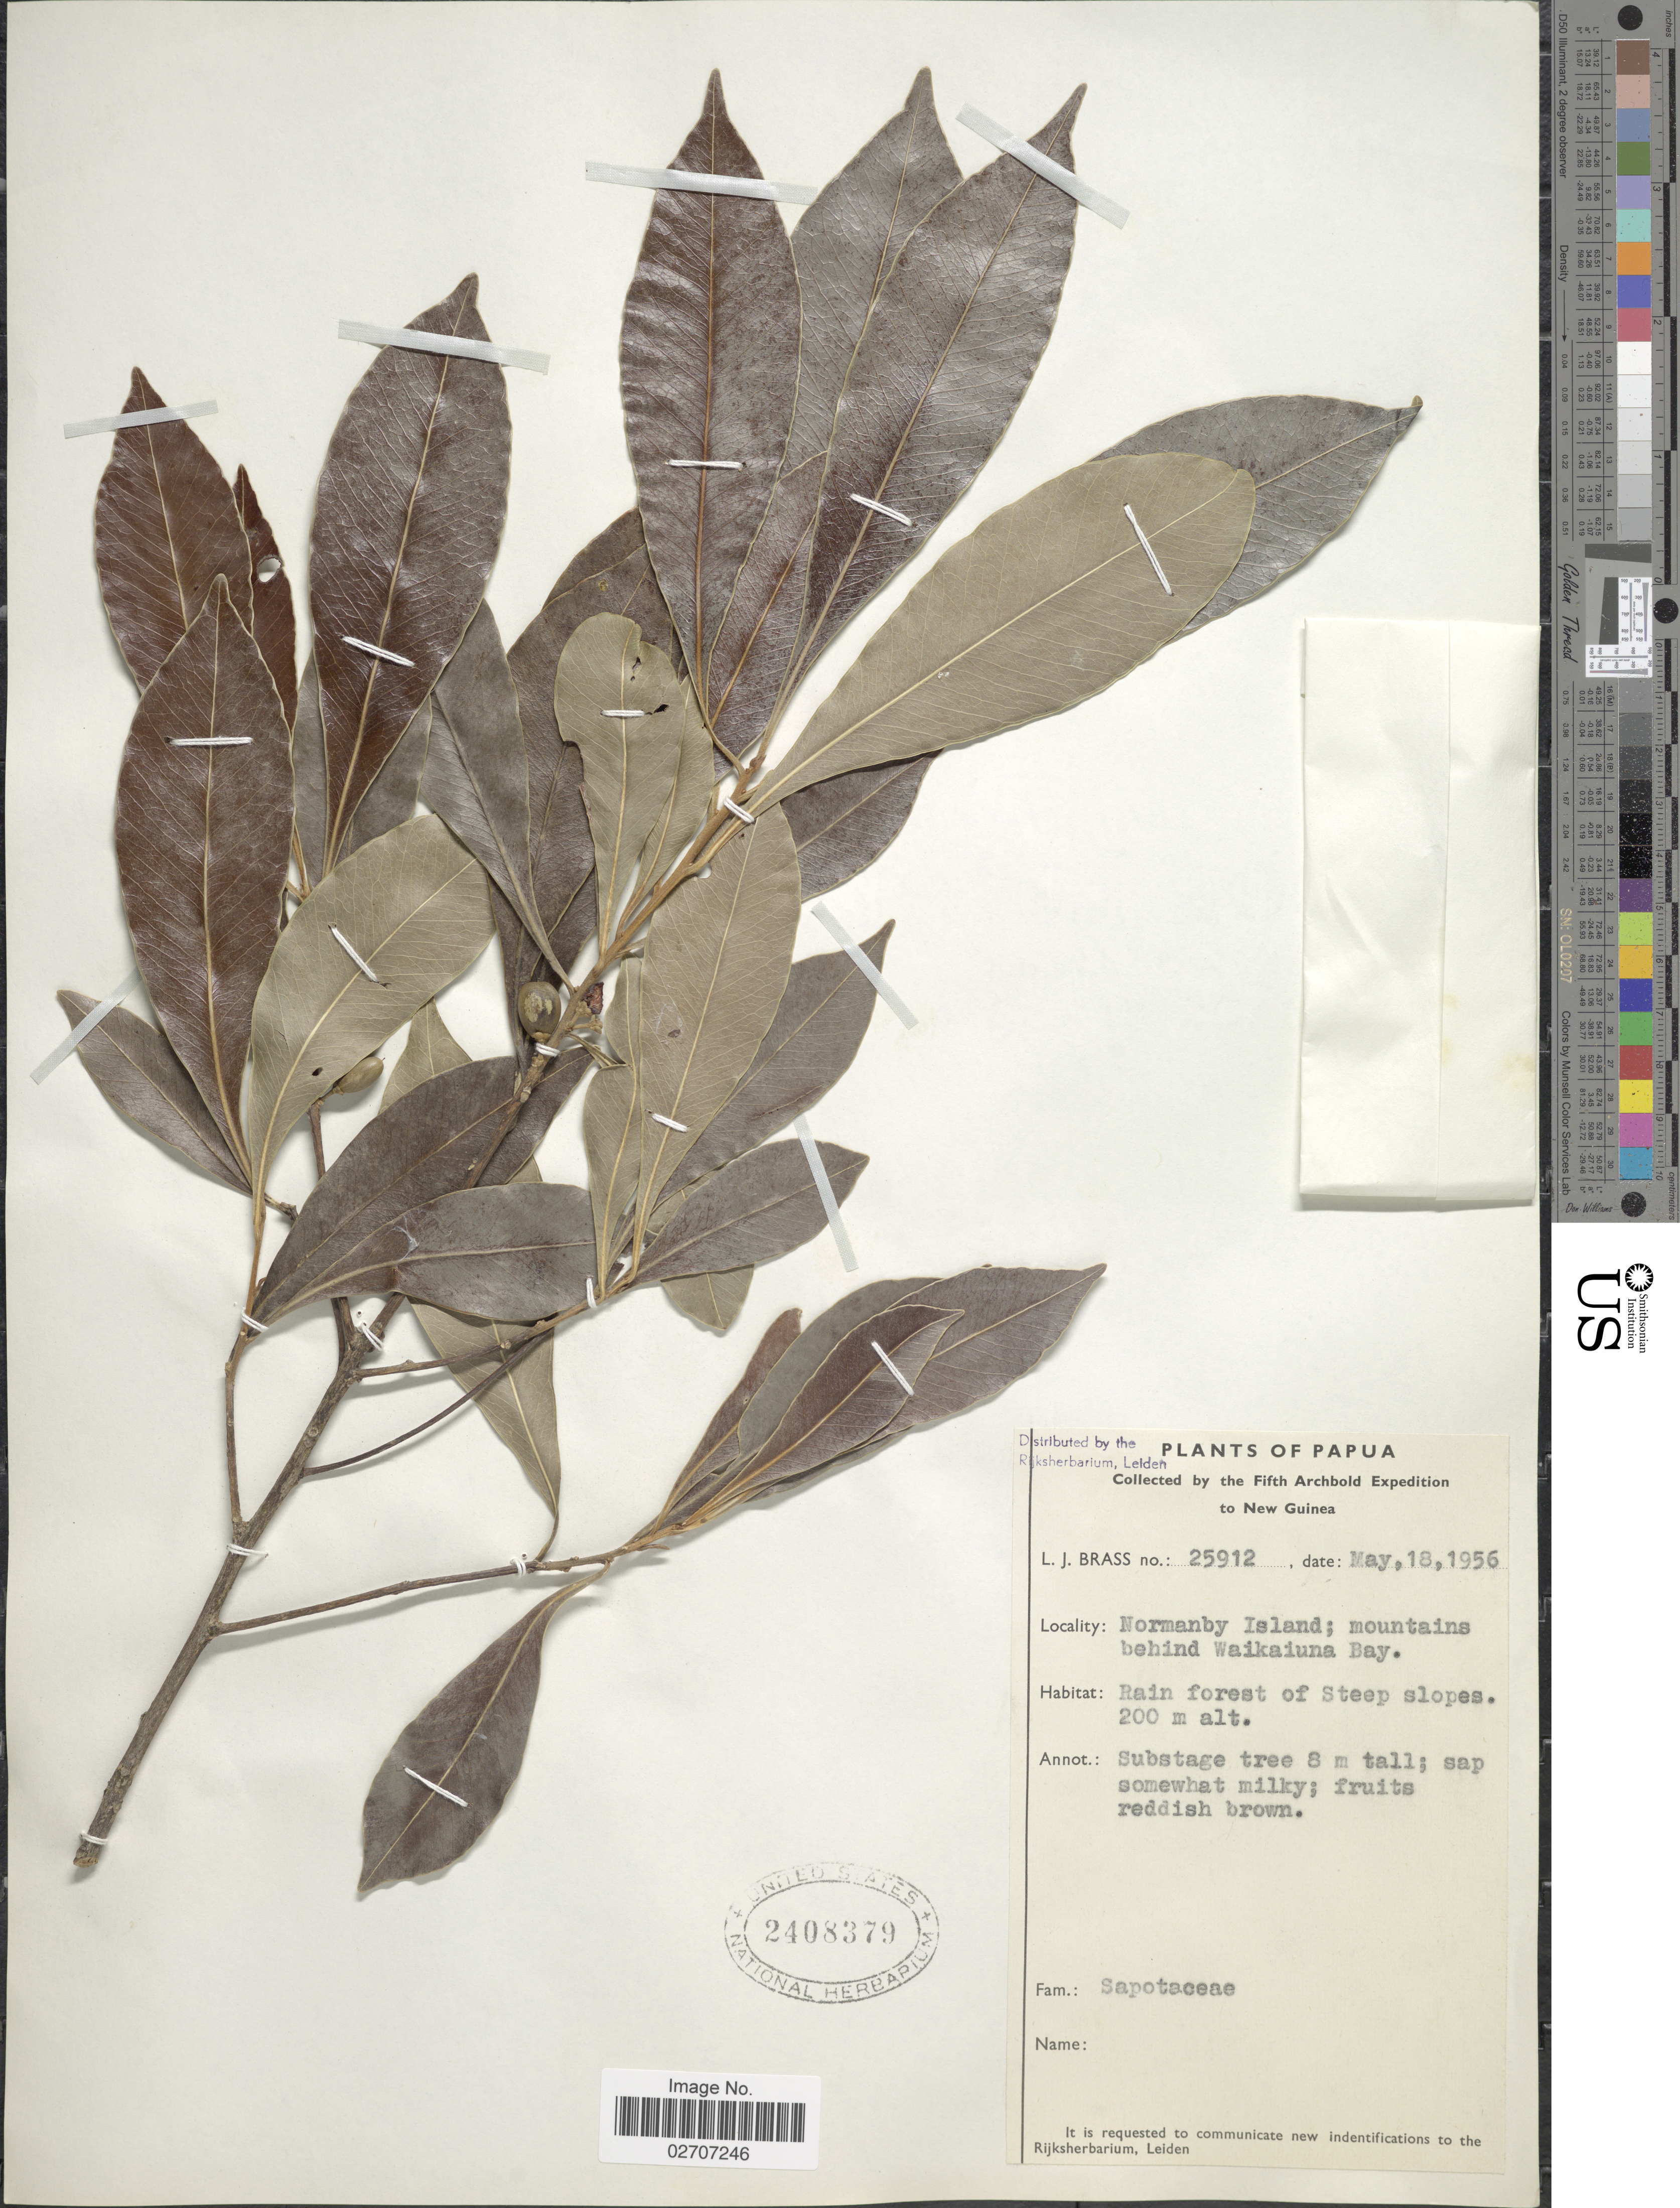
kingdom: Plantae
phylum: Tracheophyta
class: Magnoliopsida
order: Ericales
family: Sapotaceae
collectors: L. J. Brass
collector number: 25912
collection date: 1956-05-18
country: Papua New Guinea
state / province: Milne Bay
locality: Papua, New Guinea, Normanby Island; mountains behind Waikaiuna Bay.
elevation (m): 200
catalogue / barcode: US 2408379